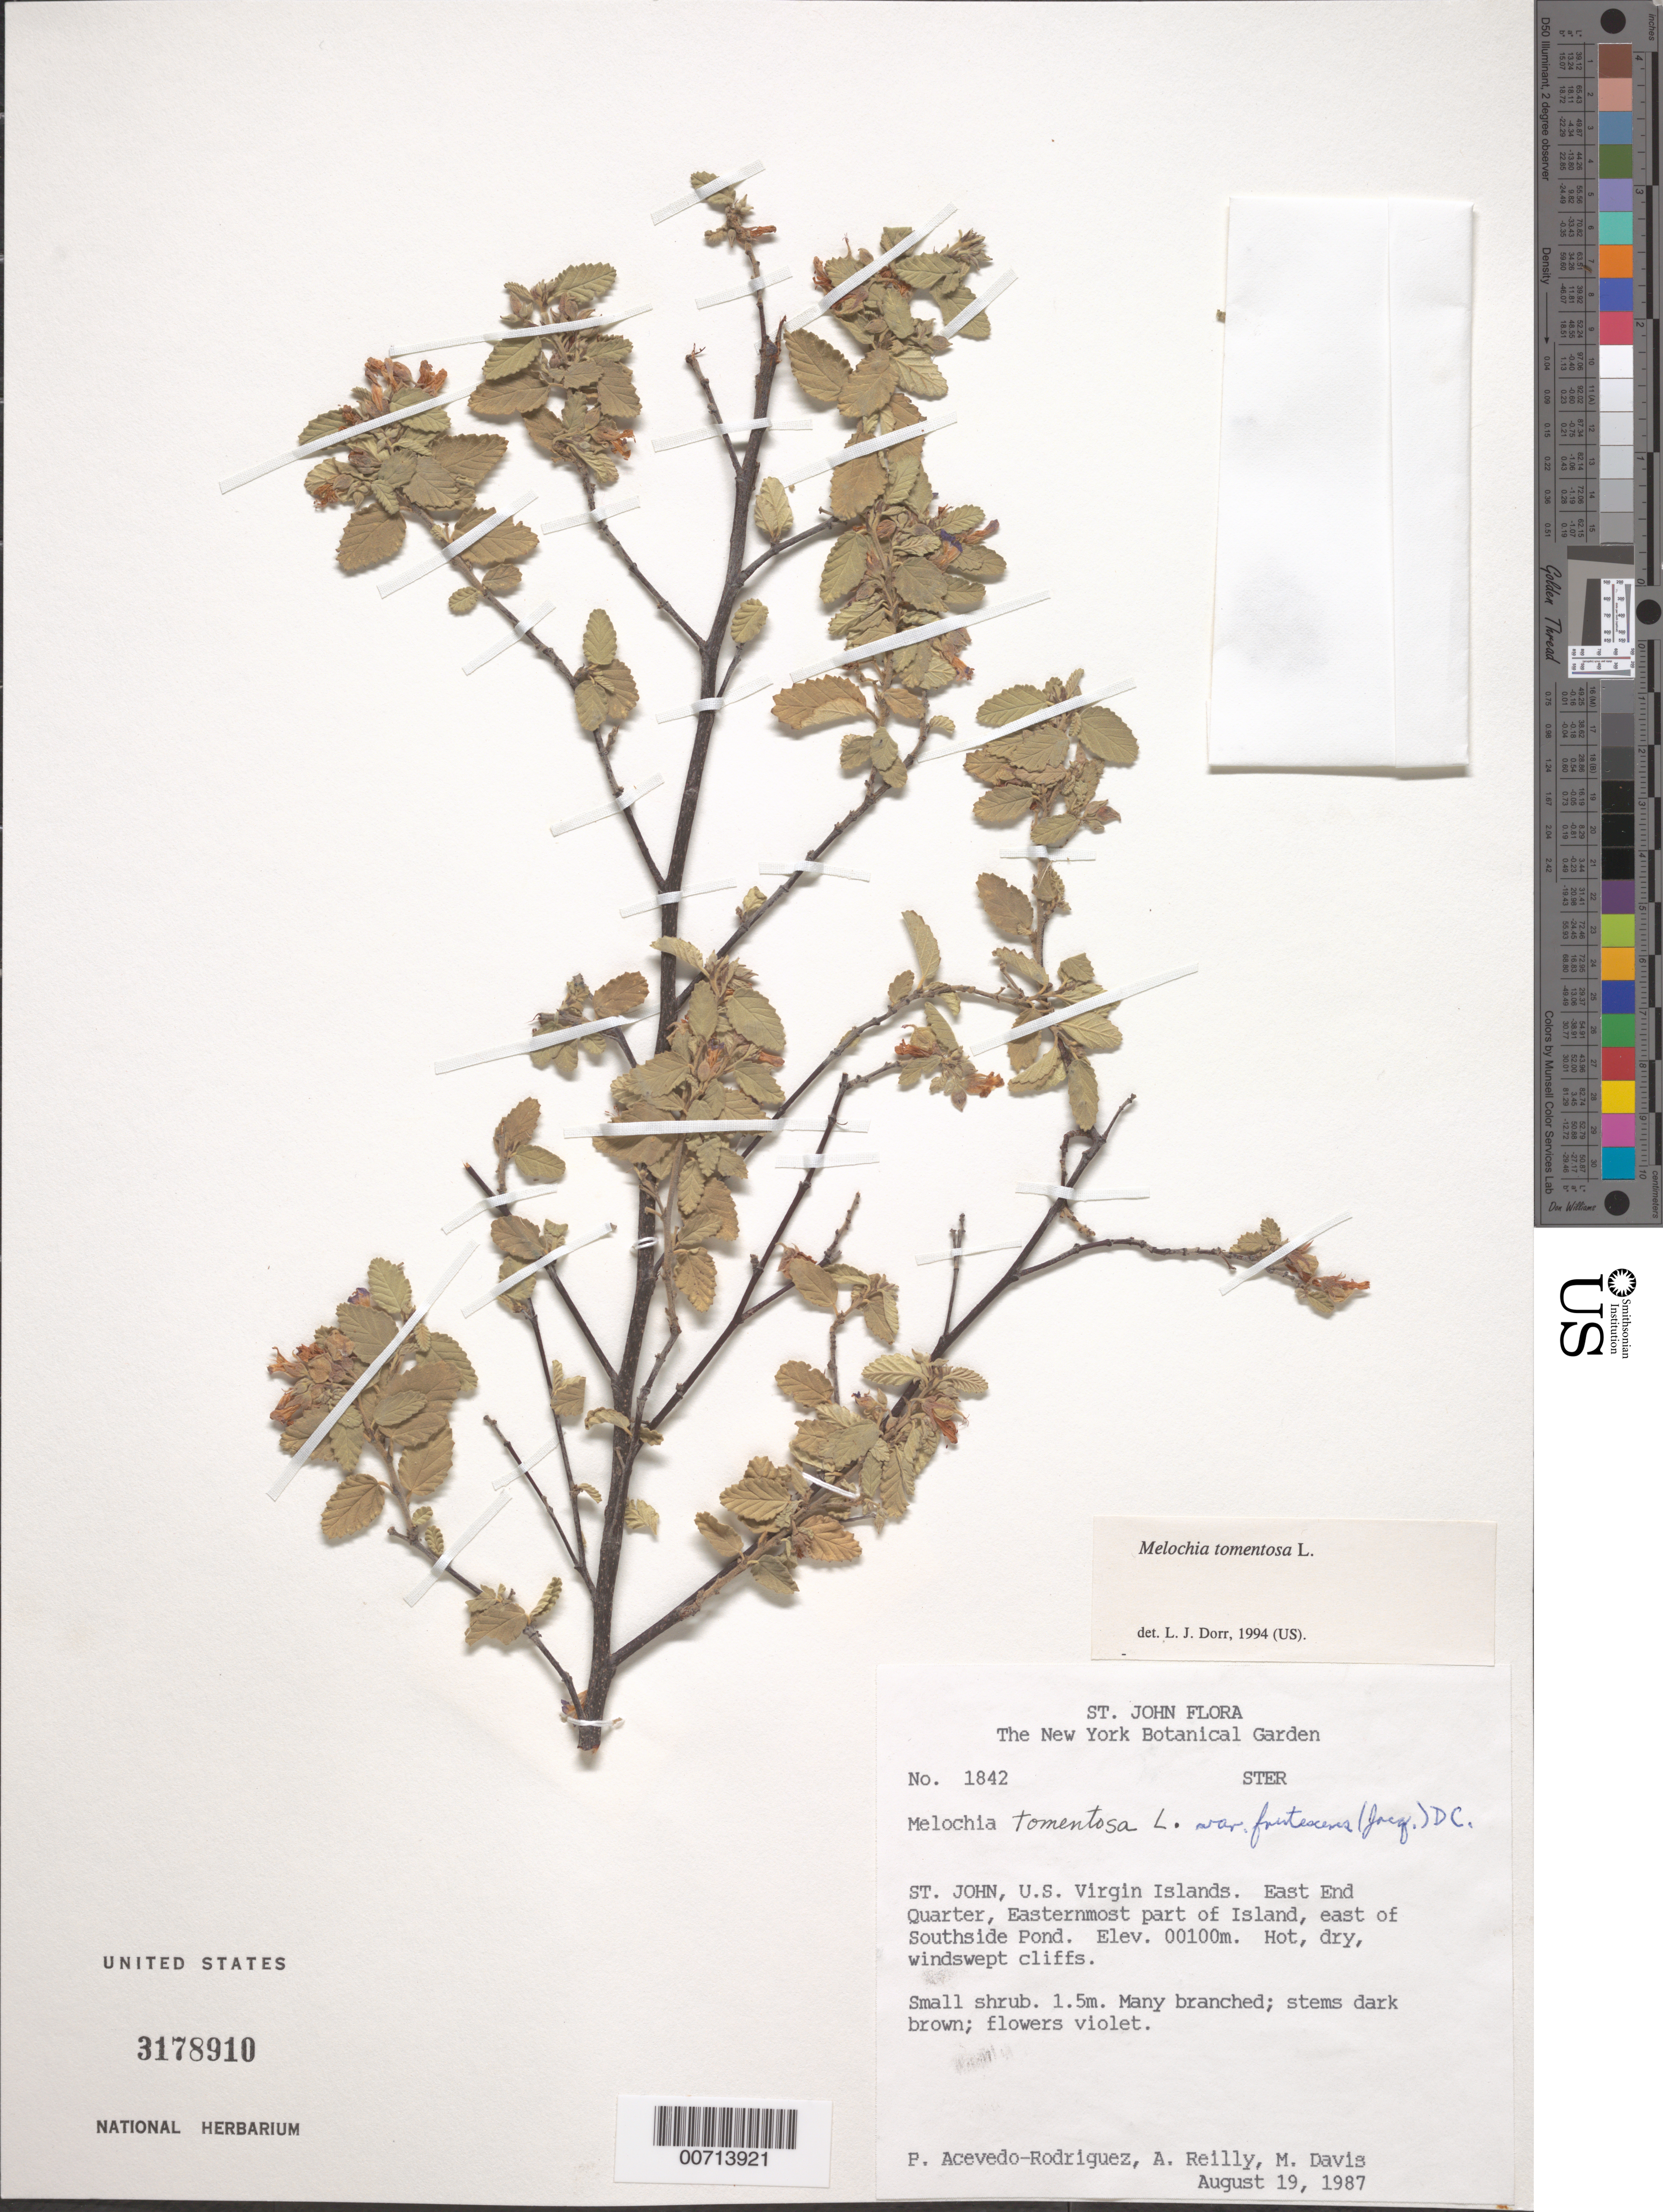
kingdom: Plantae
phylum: Tracheophyta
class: Magnoliopsida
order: Malvales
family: Malvaceae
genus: Melochia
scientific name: Melochia tomentosa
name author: L.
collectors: P. Acevedo-Rodr., A. Reilly & M. Davis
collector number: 1842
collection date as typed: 19 Aug 1987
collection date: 1987-08-19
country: U.S. Virgin Islands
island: St. John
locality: East End Quarter; Easternmost part of Island, east of Southside Pond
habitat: Hot, dry, windswept cliffs.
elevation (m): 100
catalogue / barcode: US 3178910